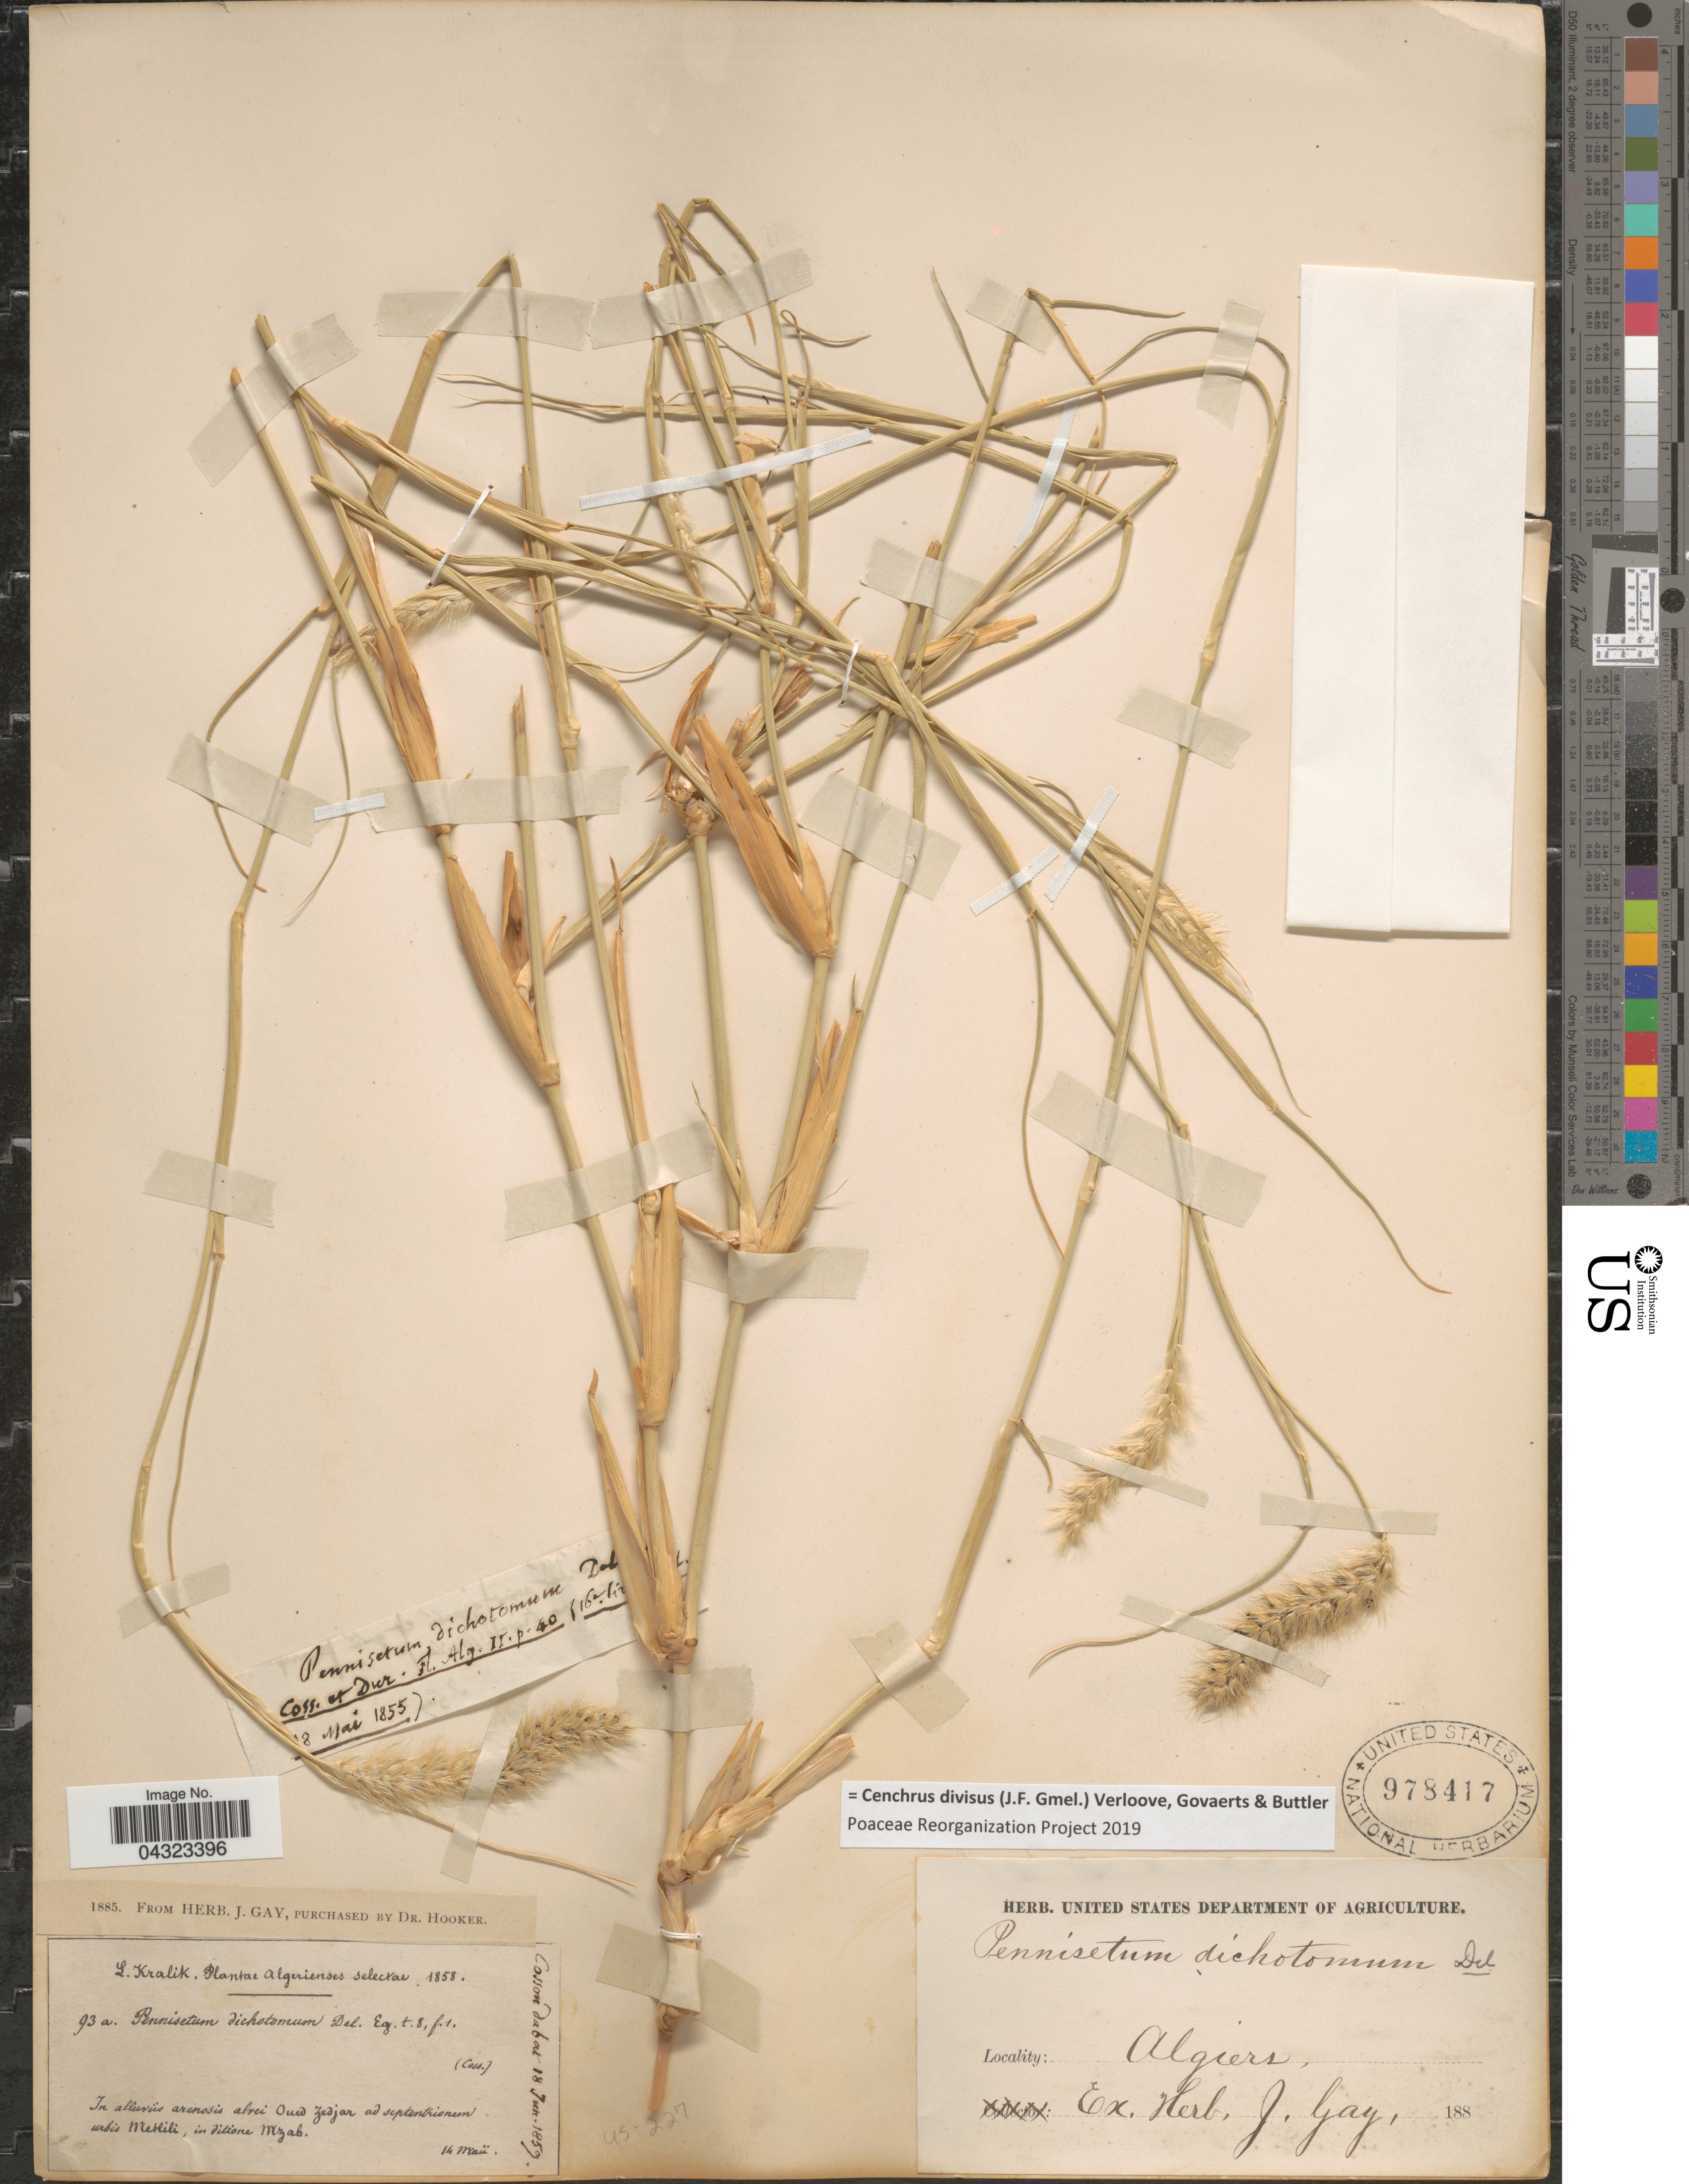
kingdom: Plantae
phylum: Tracheophyta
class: Liliopsida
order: Poales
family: Poaceae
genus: Cenchrus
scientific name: Cenchrus divisus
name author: (J.F. Gmel.) Verloove et al.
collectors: L. Kralik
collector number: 93a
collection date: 1858-05-14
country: Algeria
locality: Algerienses selectae. In alluvus arenosis alrei Oued Zedjar ad septentrionum urbis Metlili, in ditione Mzab.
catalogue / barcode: US 978417